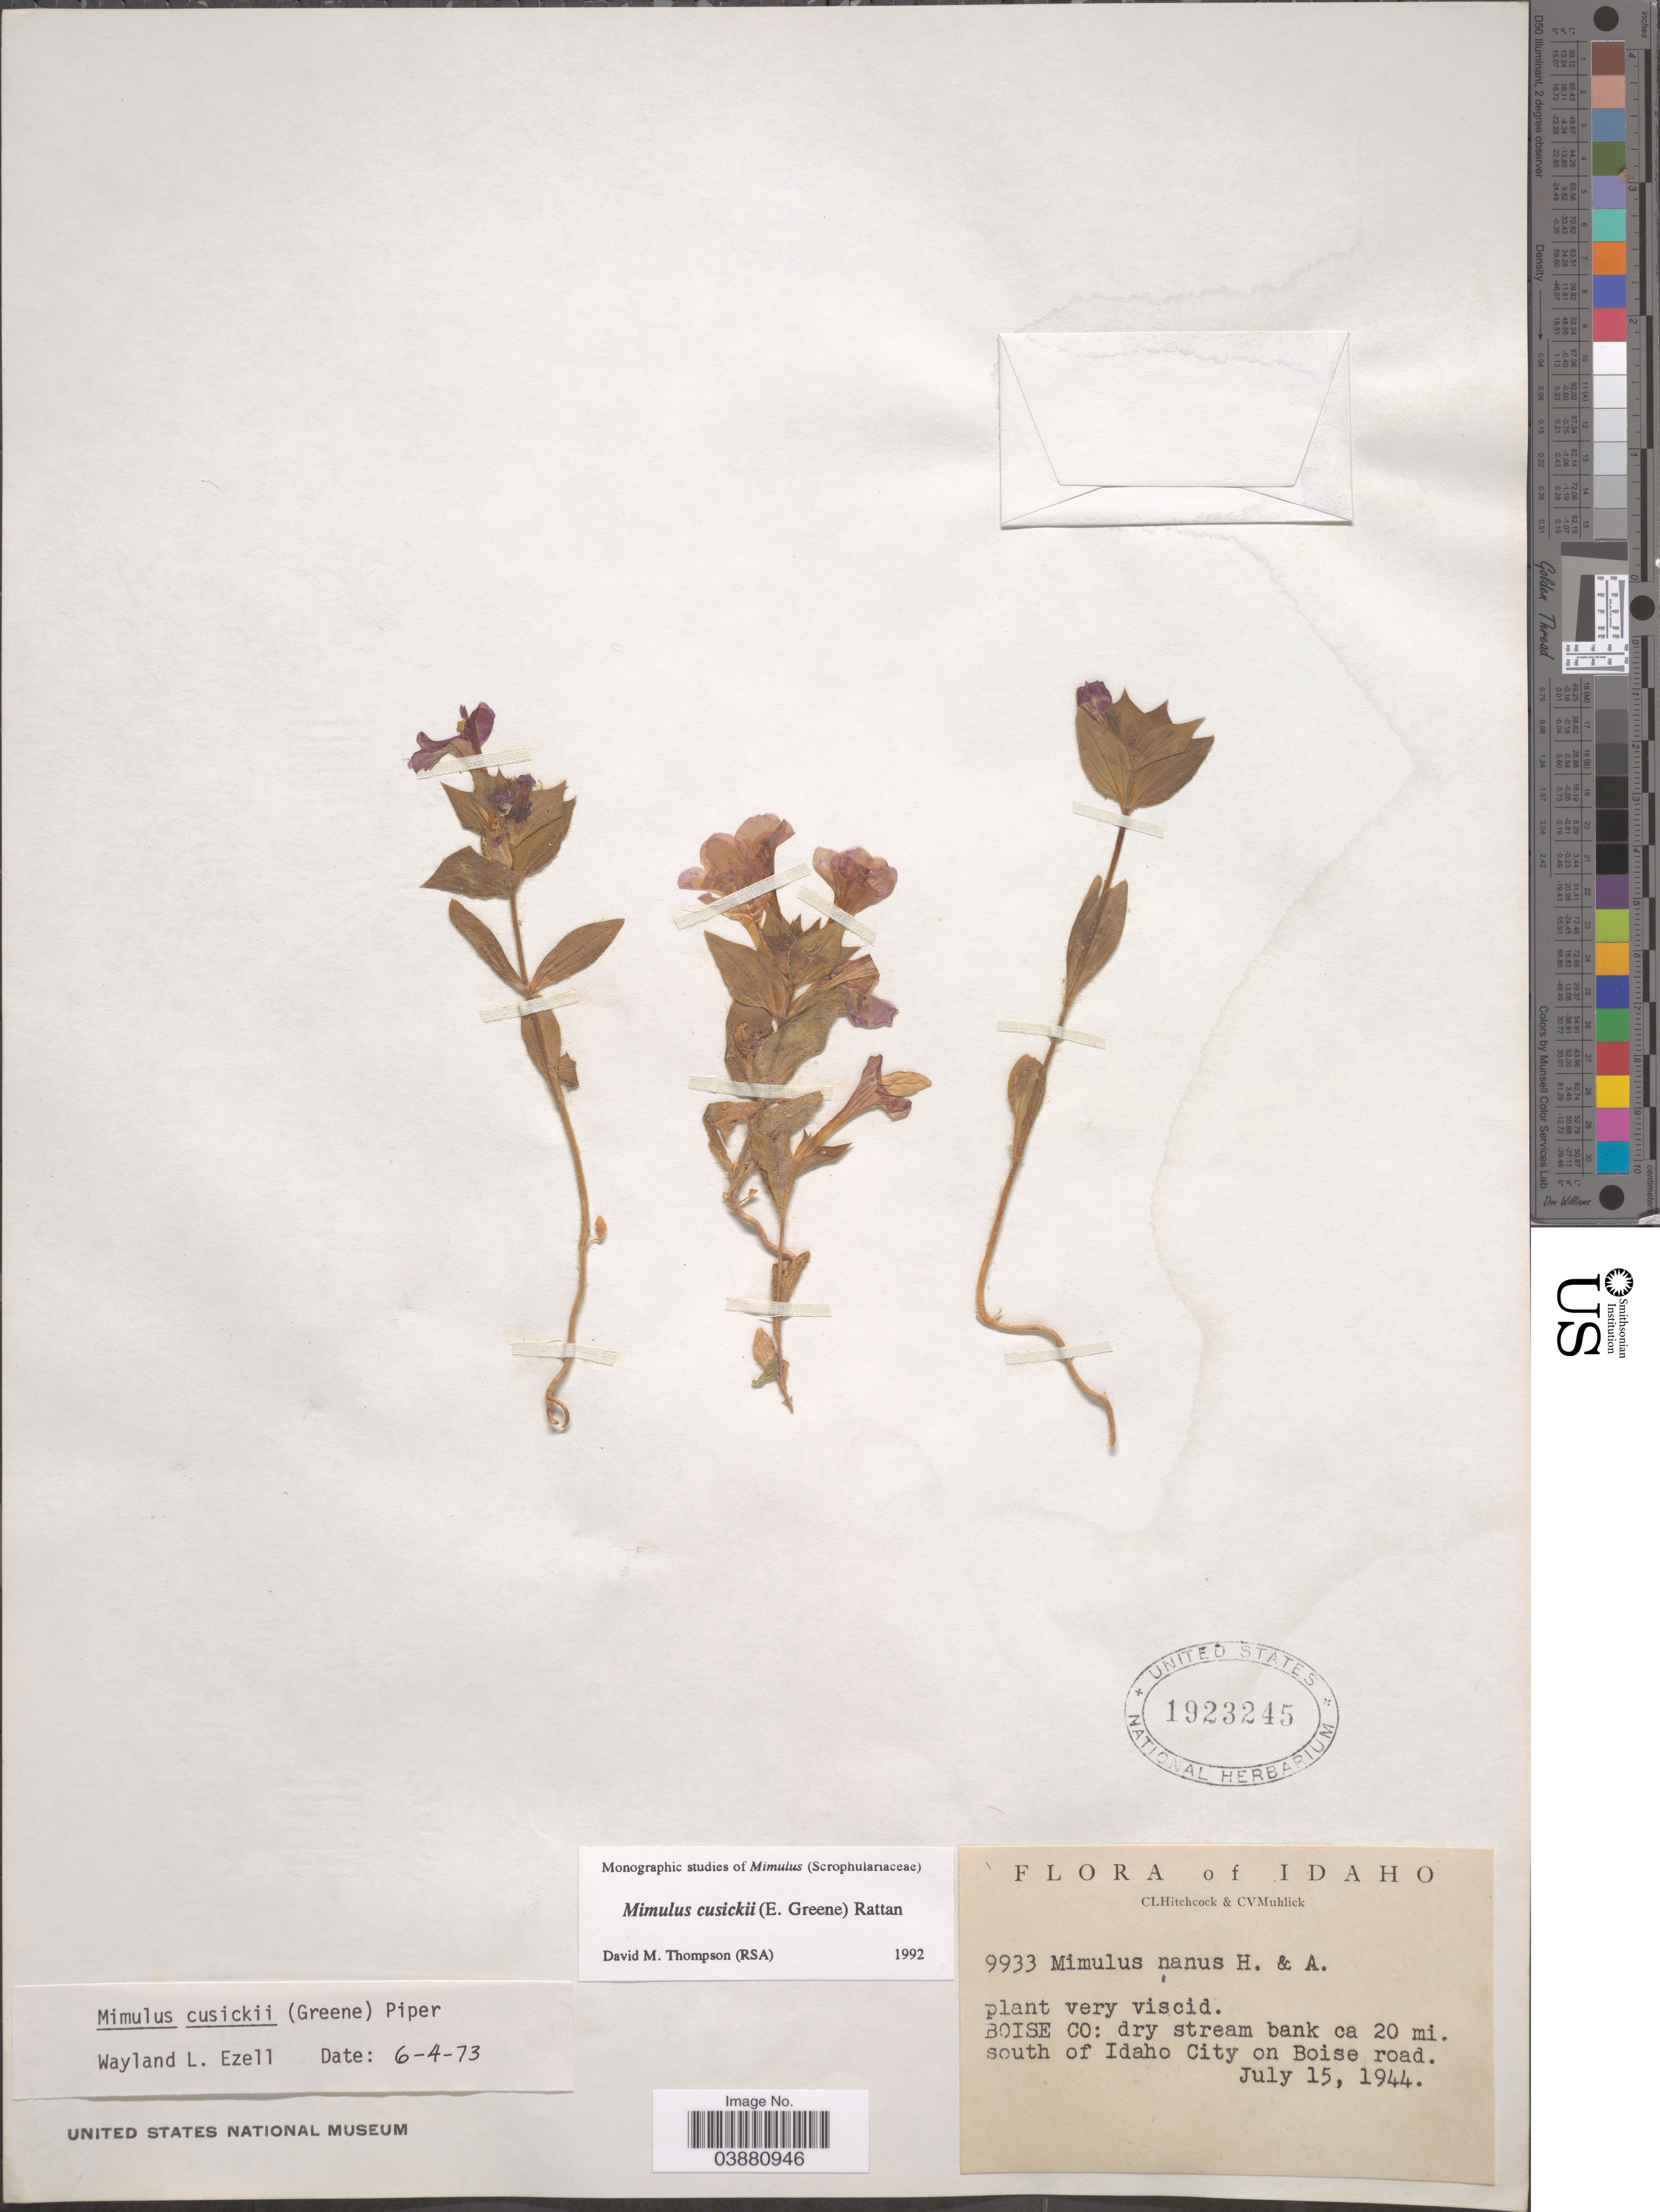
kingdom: Plantae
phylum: Tracheophyta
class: Magnoliopsida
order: Lamiales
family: Phrymaceae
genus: Mimulus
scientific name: Mimulus cusickii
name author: (Greene) Piper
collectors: C. L. Hitchcock & C. V. Muhlick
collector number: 9933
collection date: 1944-07-15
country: United States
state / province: Idaho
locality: Boise Co: dry stream bank ca 20 mi. south of Idaho City on Boise road.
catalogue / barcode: US 1923245